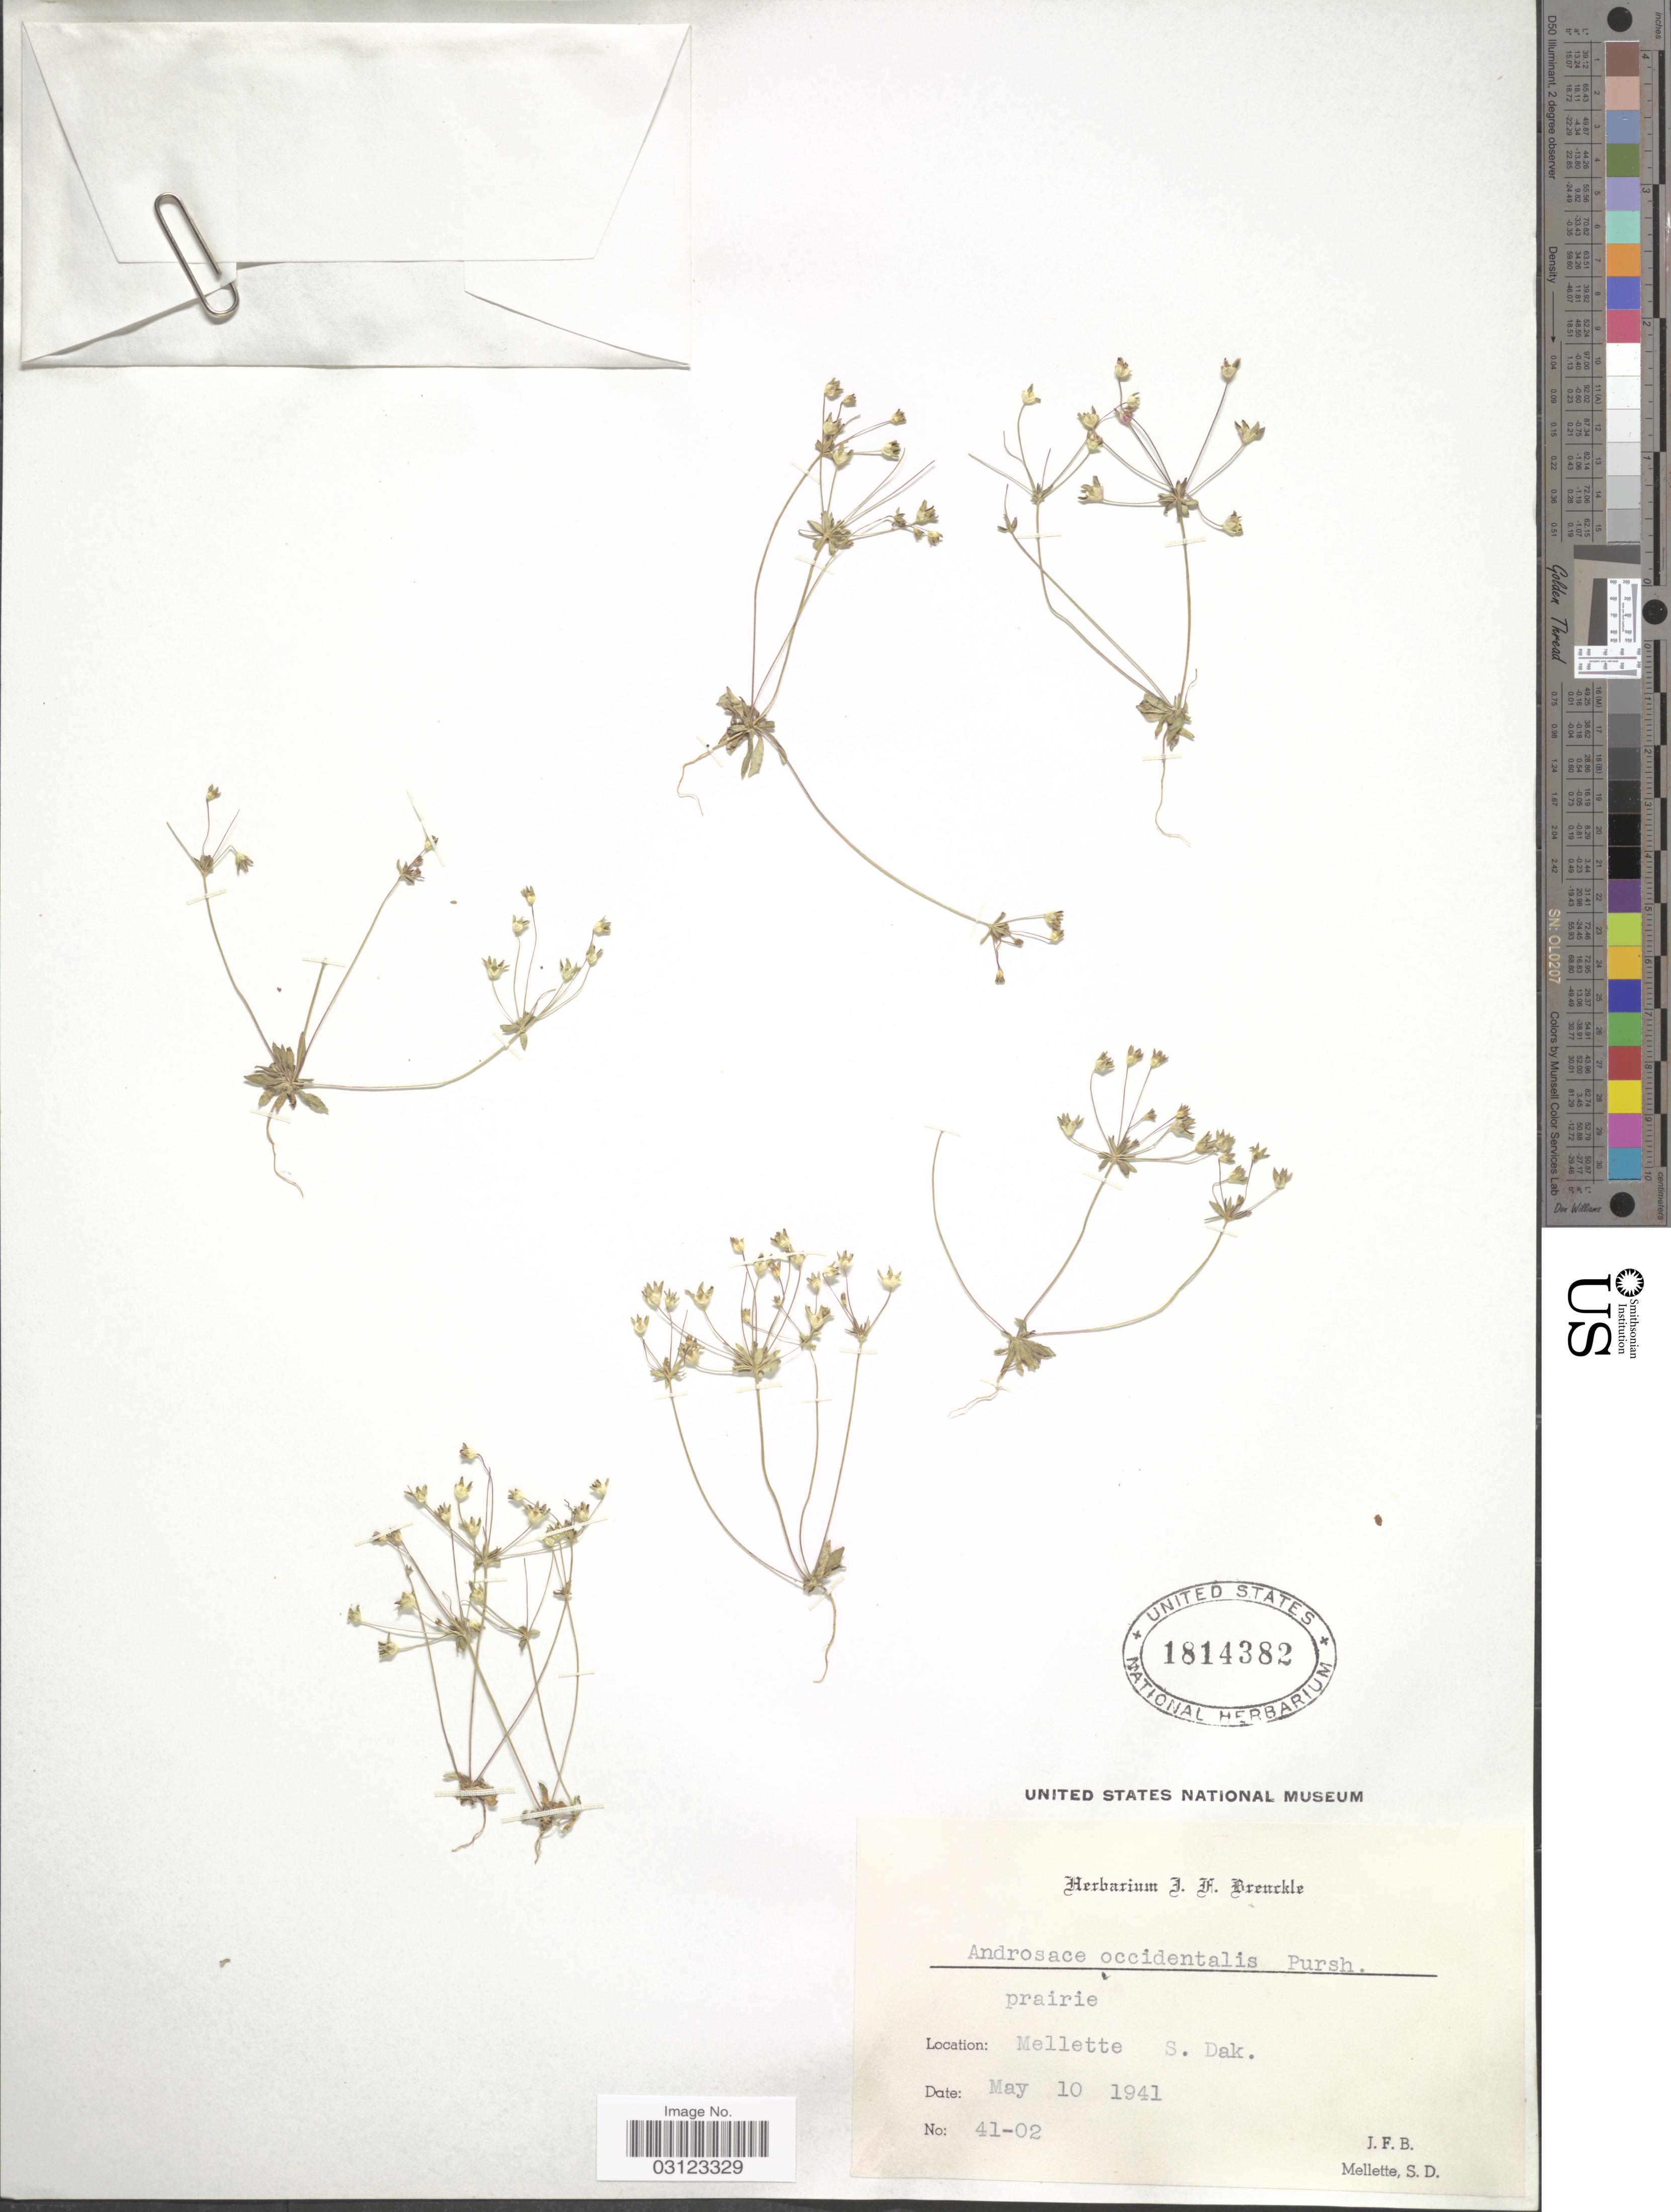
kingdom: Plantae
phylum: Tracheophyta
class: Magnoliopsida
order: Ericales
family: Primulaceae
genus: Androsace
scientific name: Androsace occidentalis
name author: (Pursh) Pursh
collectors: J. Brenckle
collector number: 41-02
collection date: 1941-05-10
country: United States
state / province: South Dakota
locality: Mellette S. Dak.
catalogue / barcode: US 1814382